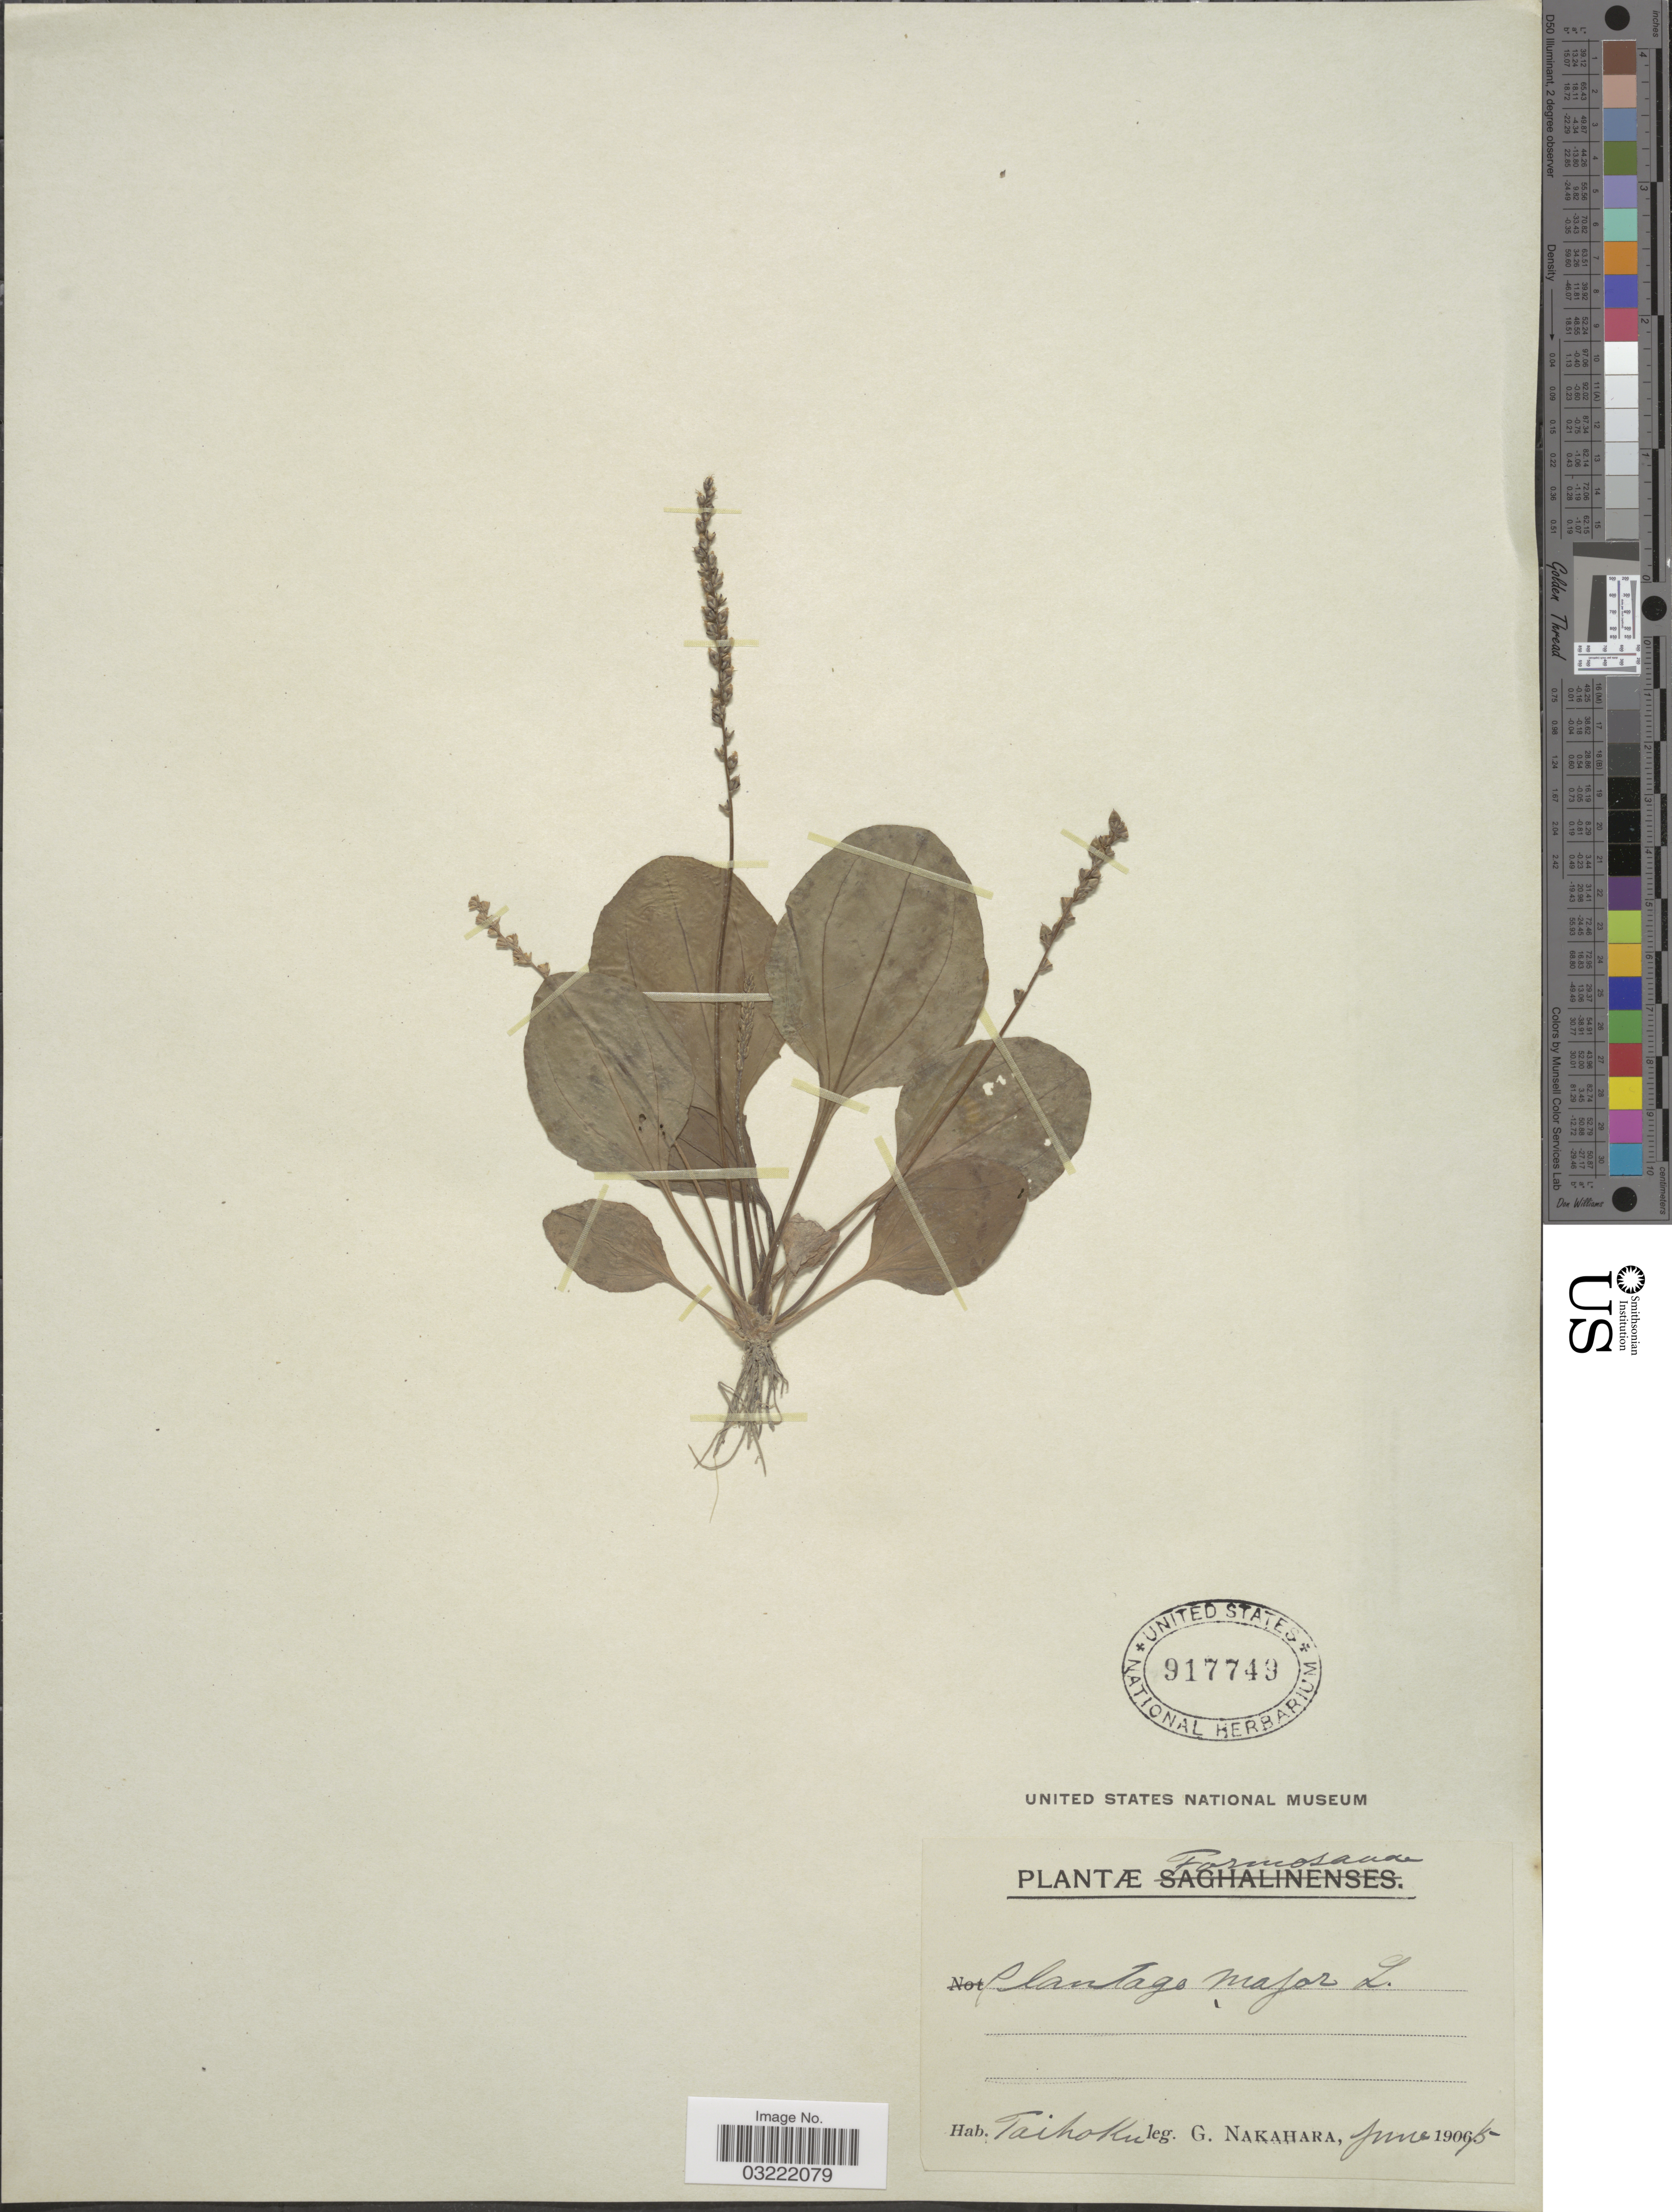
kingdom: Plantae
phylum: Tracheophyta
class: Magnoliopsida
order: Lamiales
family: Plantaginaceae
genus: Plantago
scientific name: Plantago asiatica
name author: L.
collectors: G. Nakahara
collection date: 1905-06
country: Taiwan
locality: Formosanae. Taihoku.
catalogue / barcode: US 917749